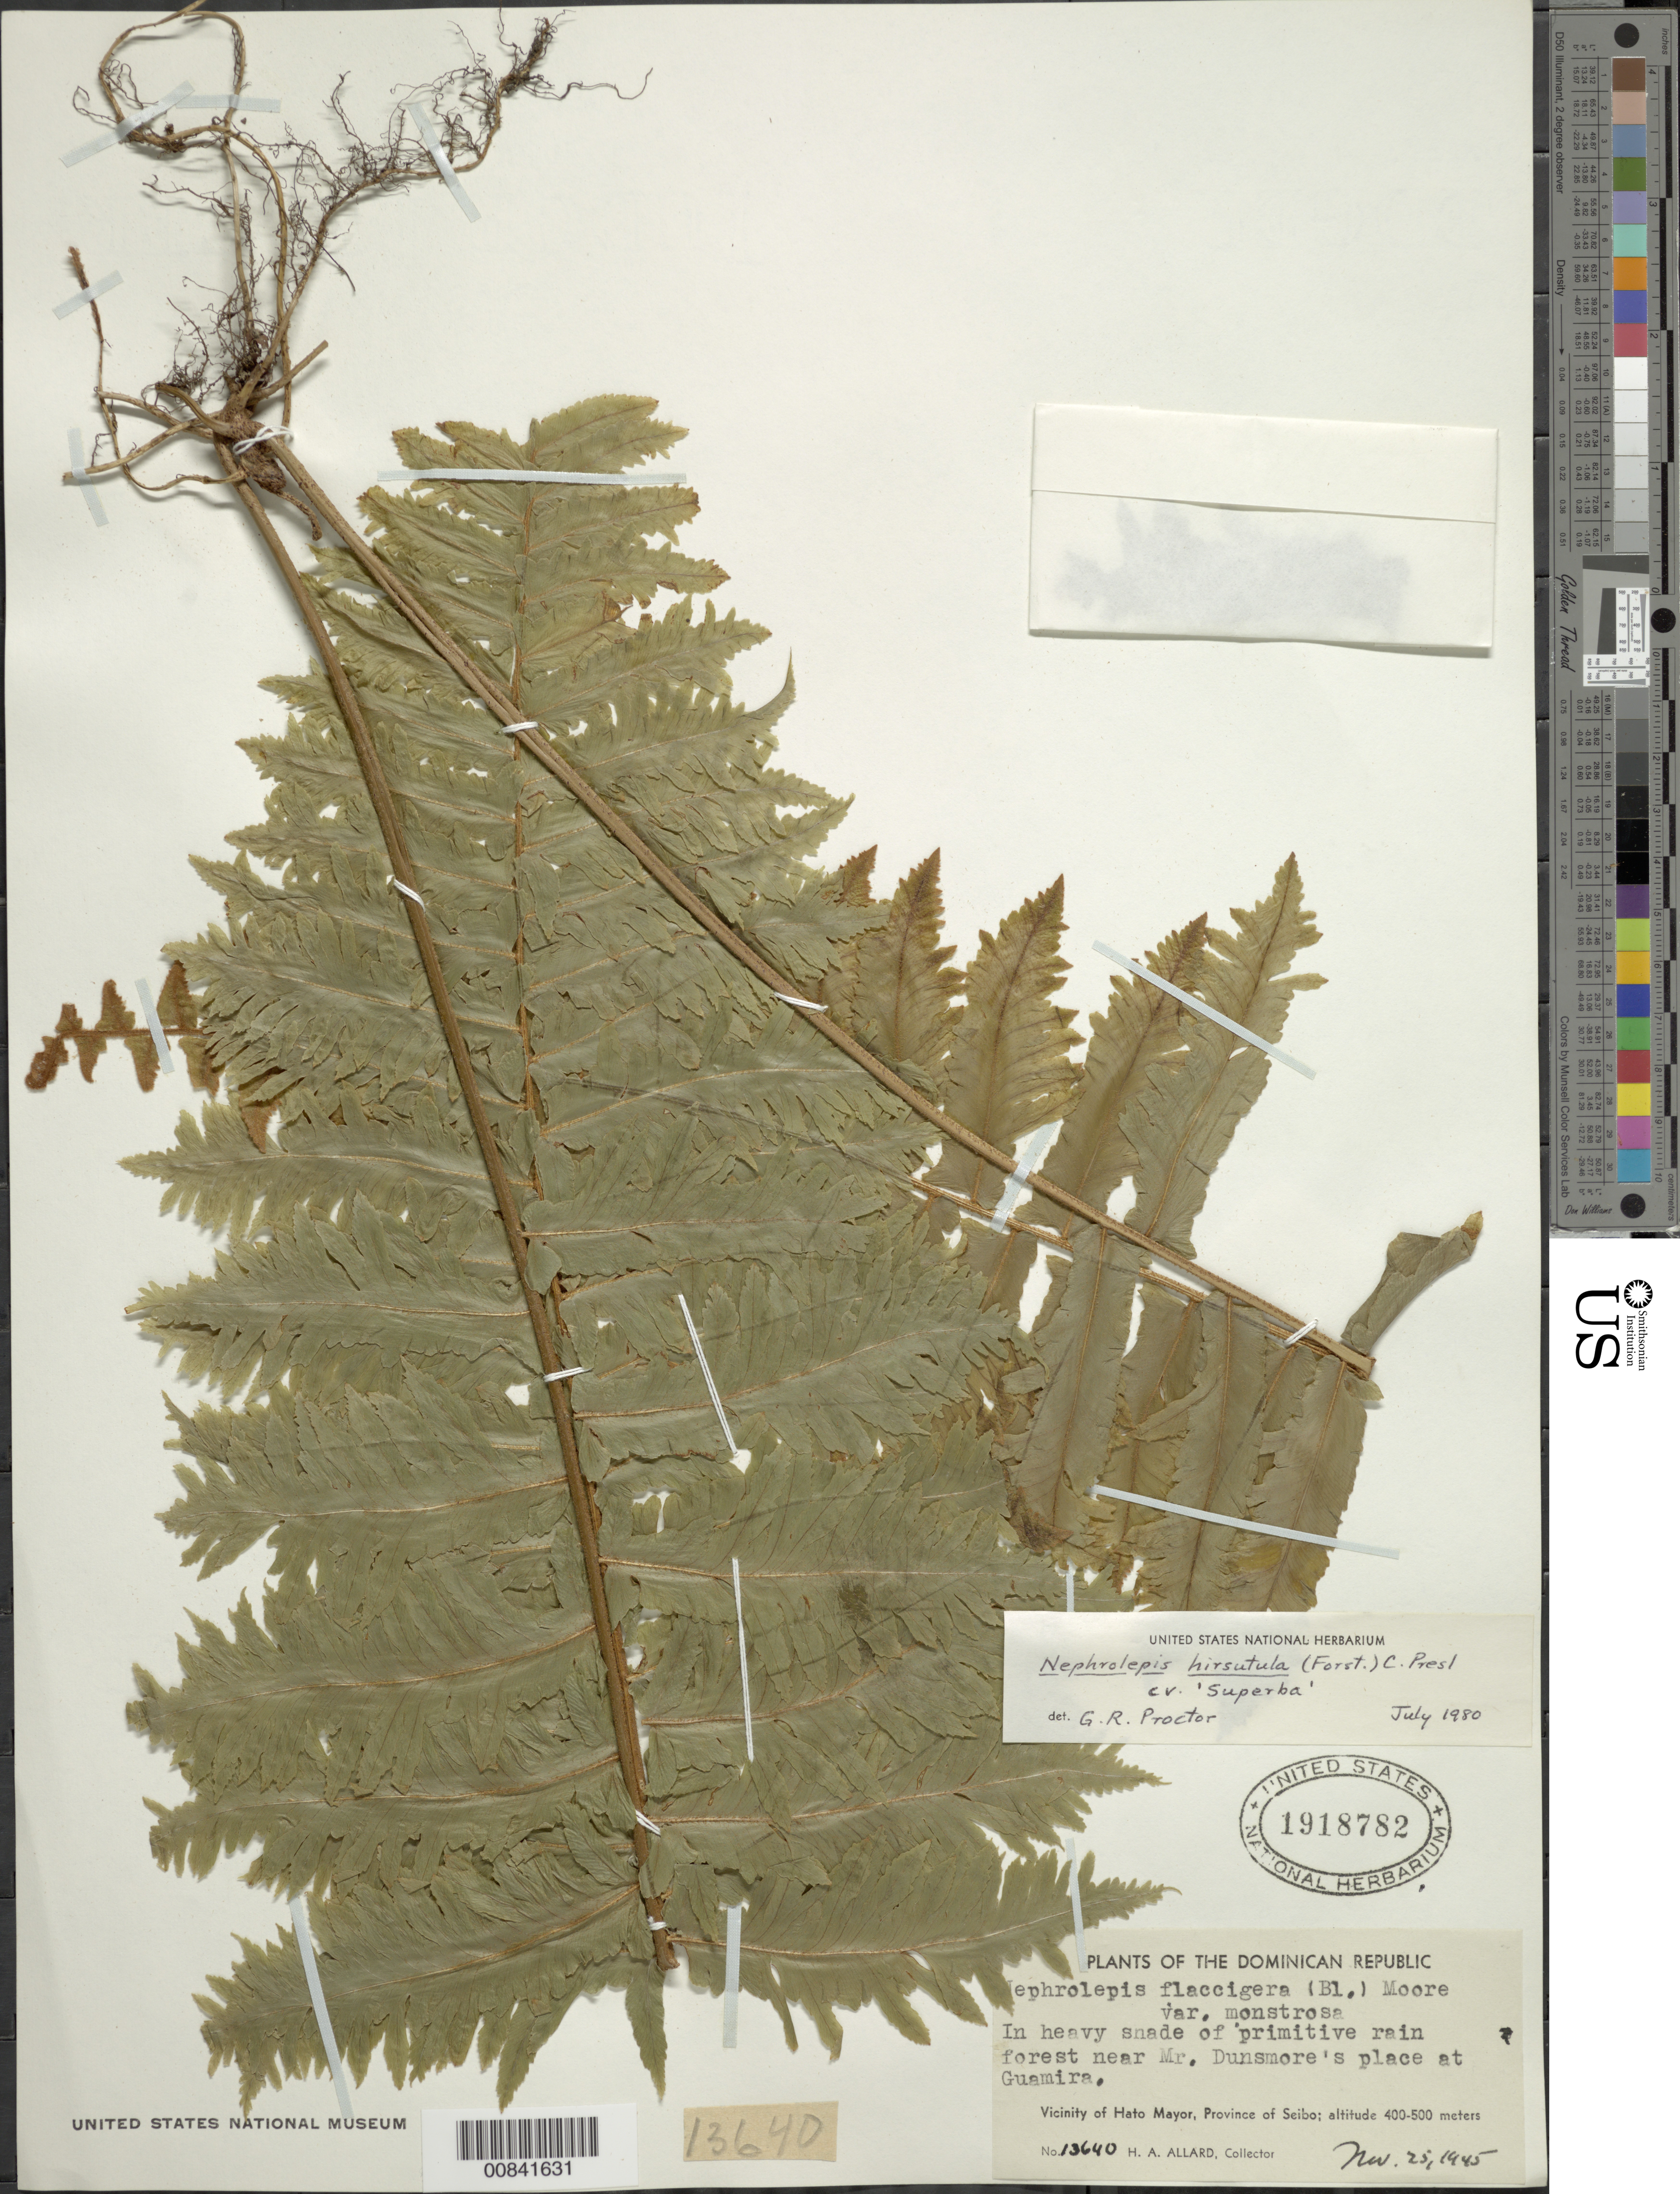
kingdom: Plantae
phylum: Tracheophyta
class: Polypodiopsida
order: Polypodiales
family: Nephrolepidaceae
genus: Nephrolepis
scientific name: Nephrolepis hirsutula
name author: (G. Forst.) C. Presl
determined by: Proctor, G. R.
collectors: H. A. Allard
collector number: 13640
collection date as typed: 25 Nov 1945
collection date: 1945-11-25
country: Dominican Republic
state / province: El Seibo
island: Hispaniola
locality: Hato Mayor vicinity, near Mr. dunsmore's place at Guamira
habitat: Primitive rainforest, in heavy shade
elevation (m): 400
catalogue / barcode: US 1918782